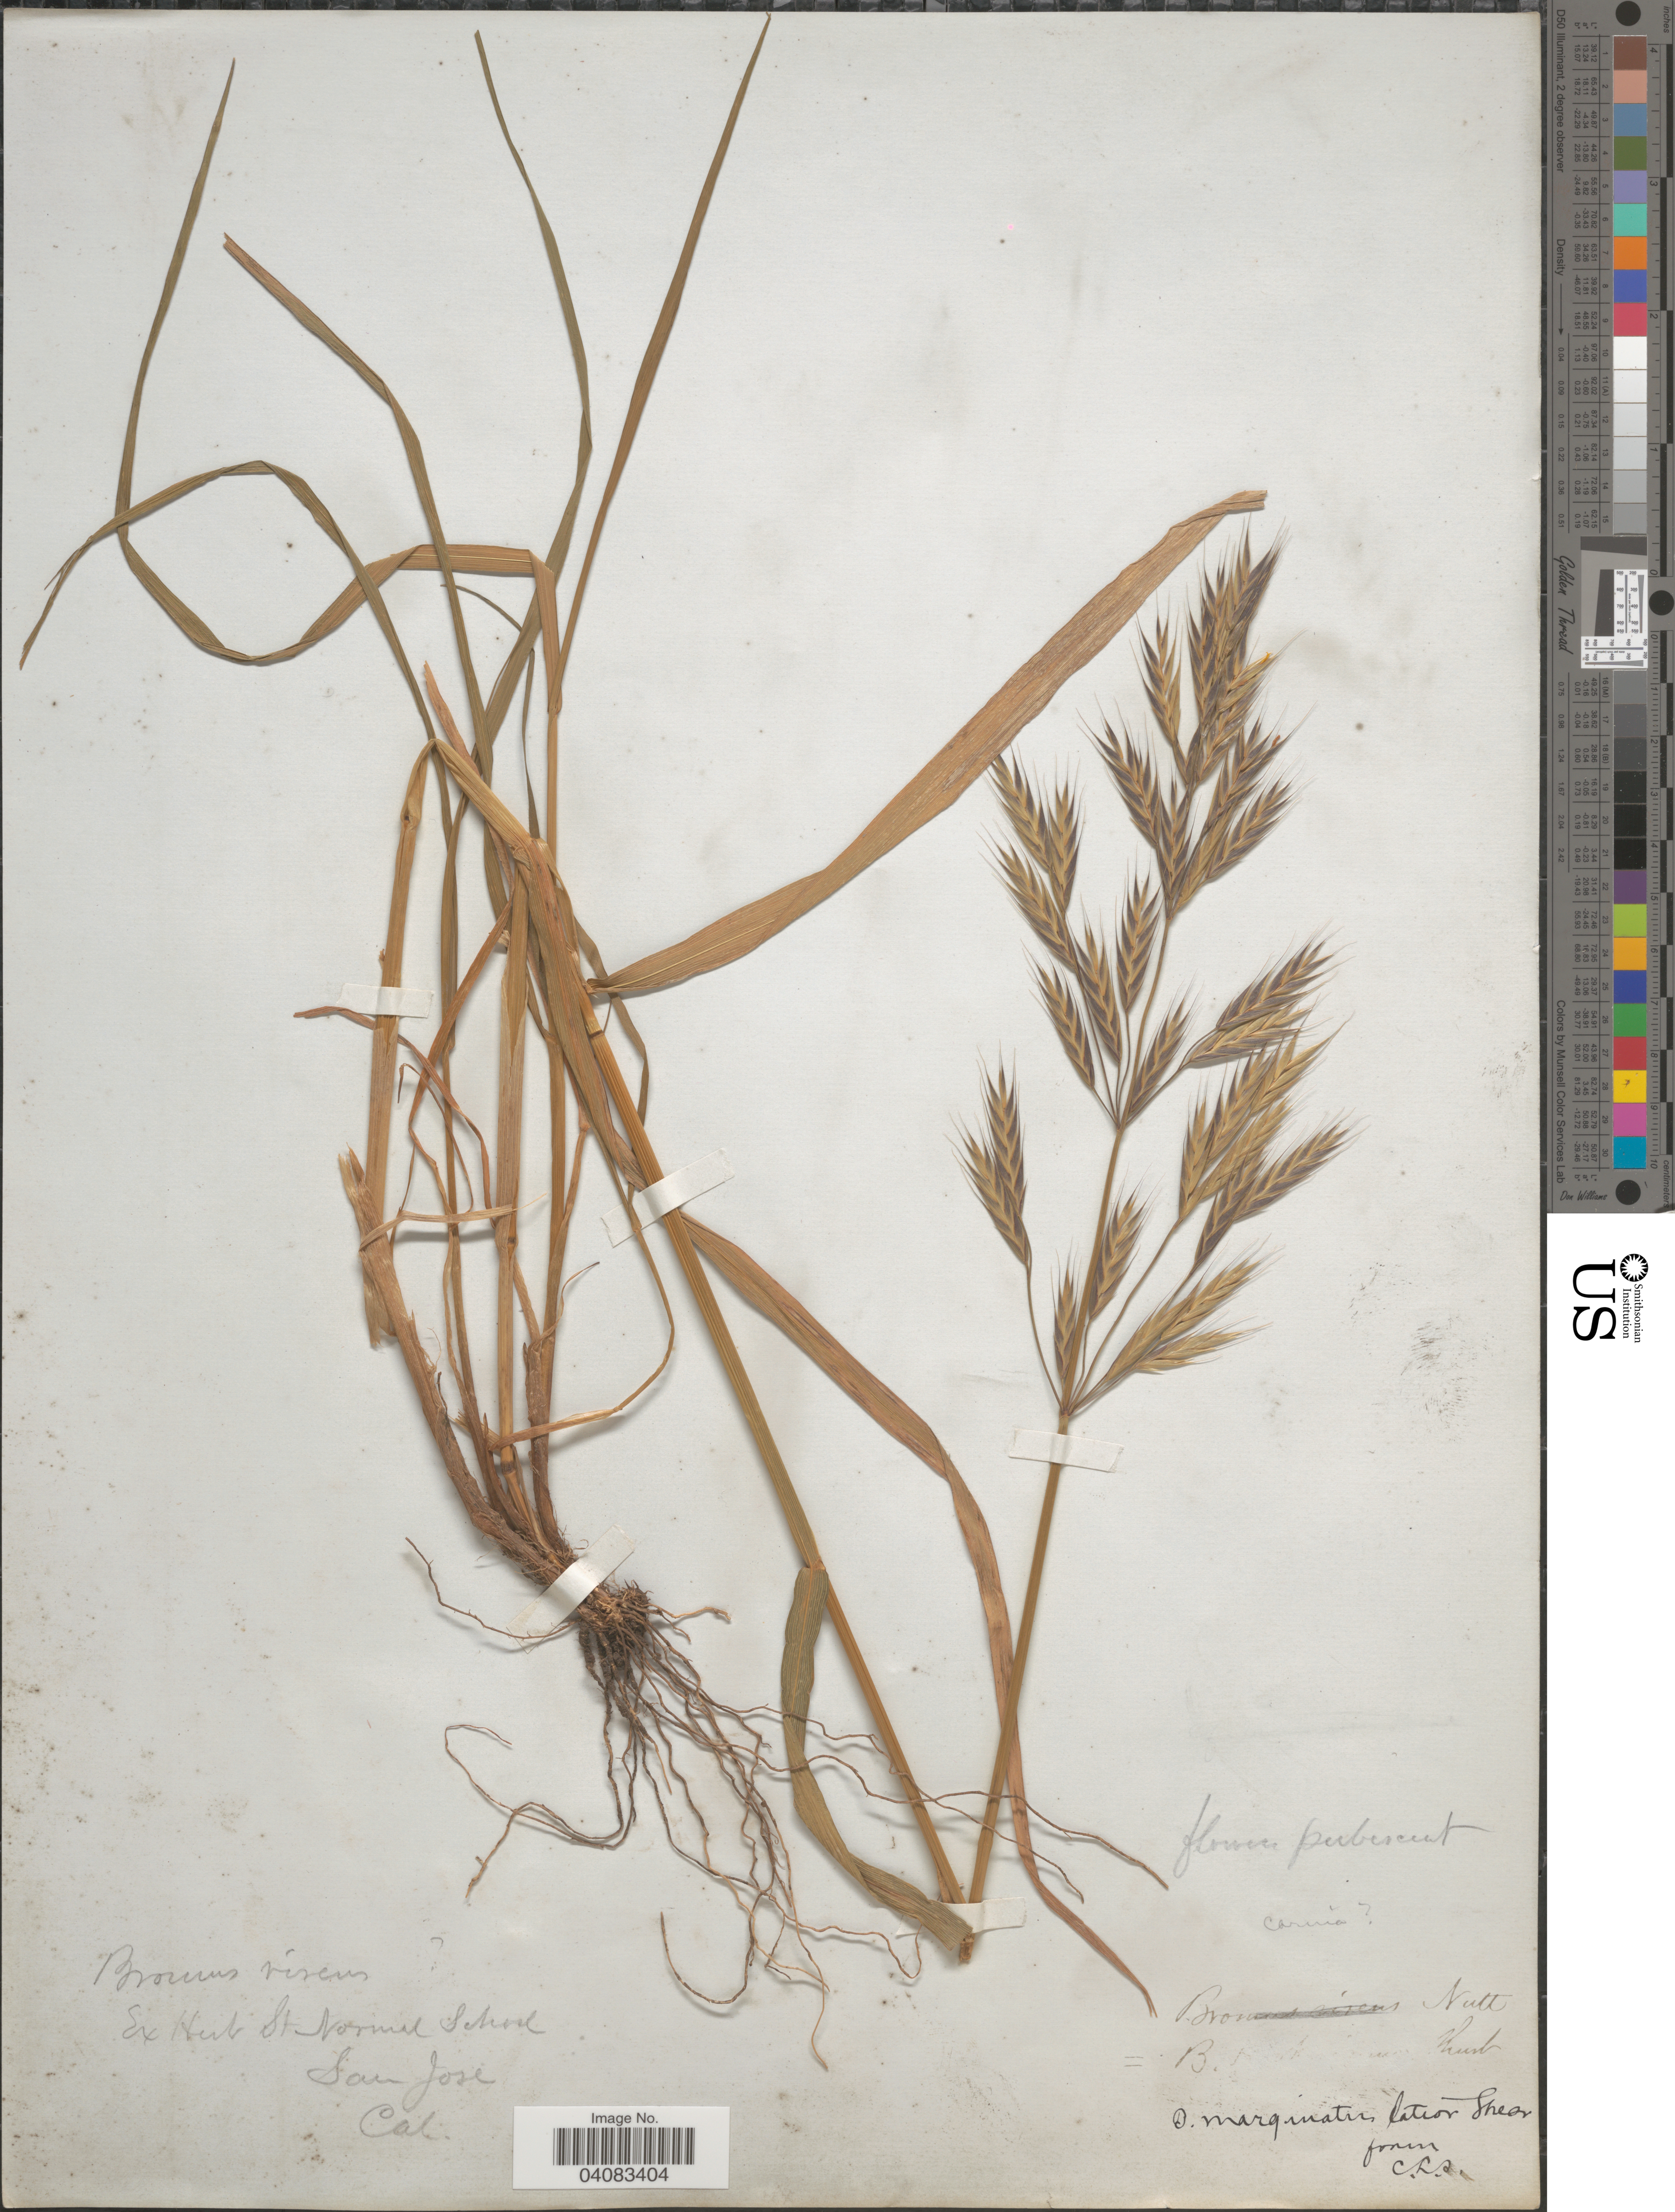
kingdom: Plantae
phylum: Tracheophyta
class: Liliopsida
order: Poales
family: Poaceae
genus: Bromus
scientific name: Bromus marginatus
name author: Nees ex Steud.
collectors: ex herb. Normal School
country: United States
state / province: California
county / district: Santa Clara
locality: San Jose.